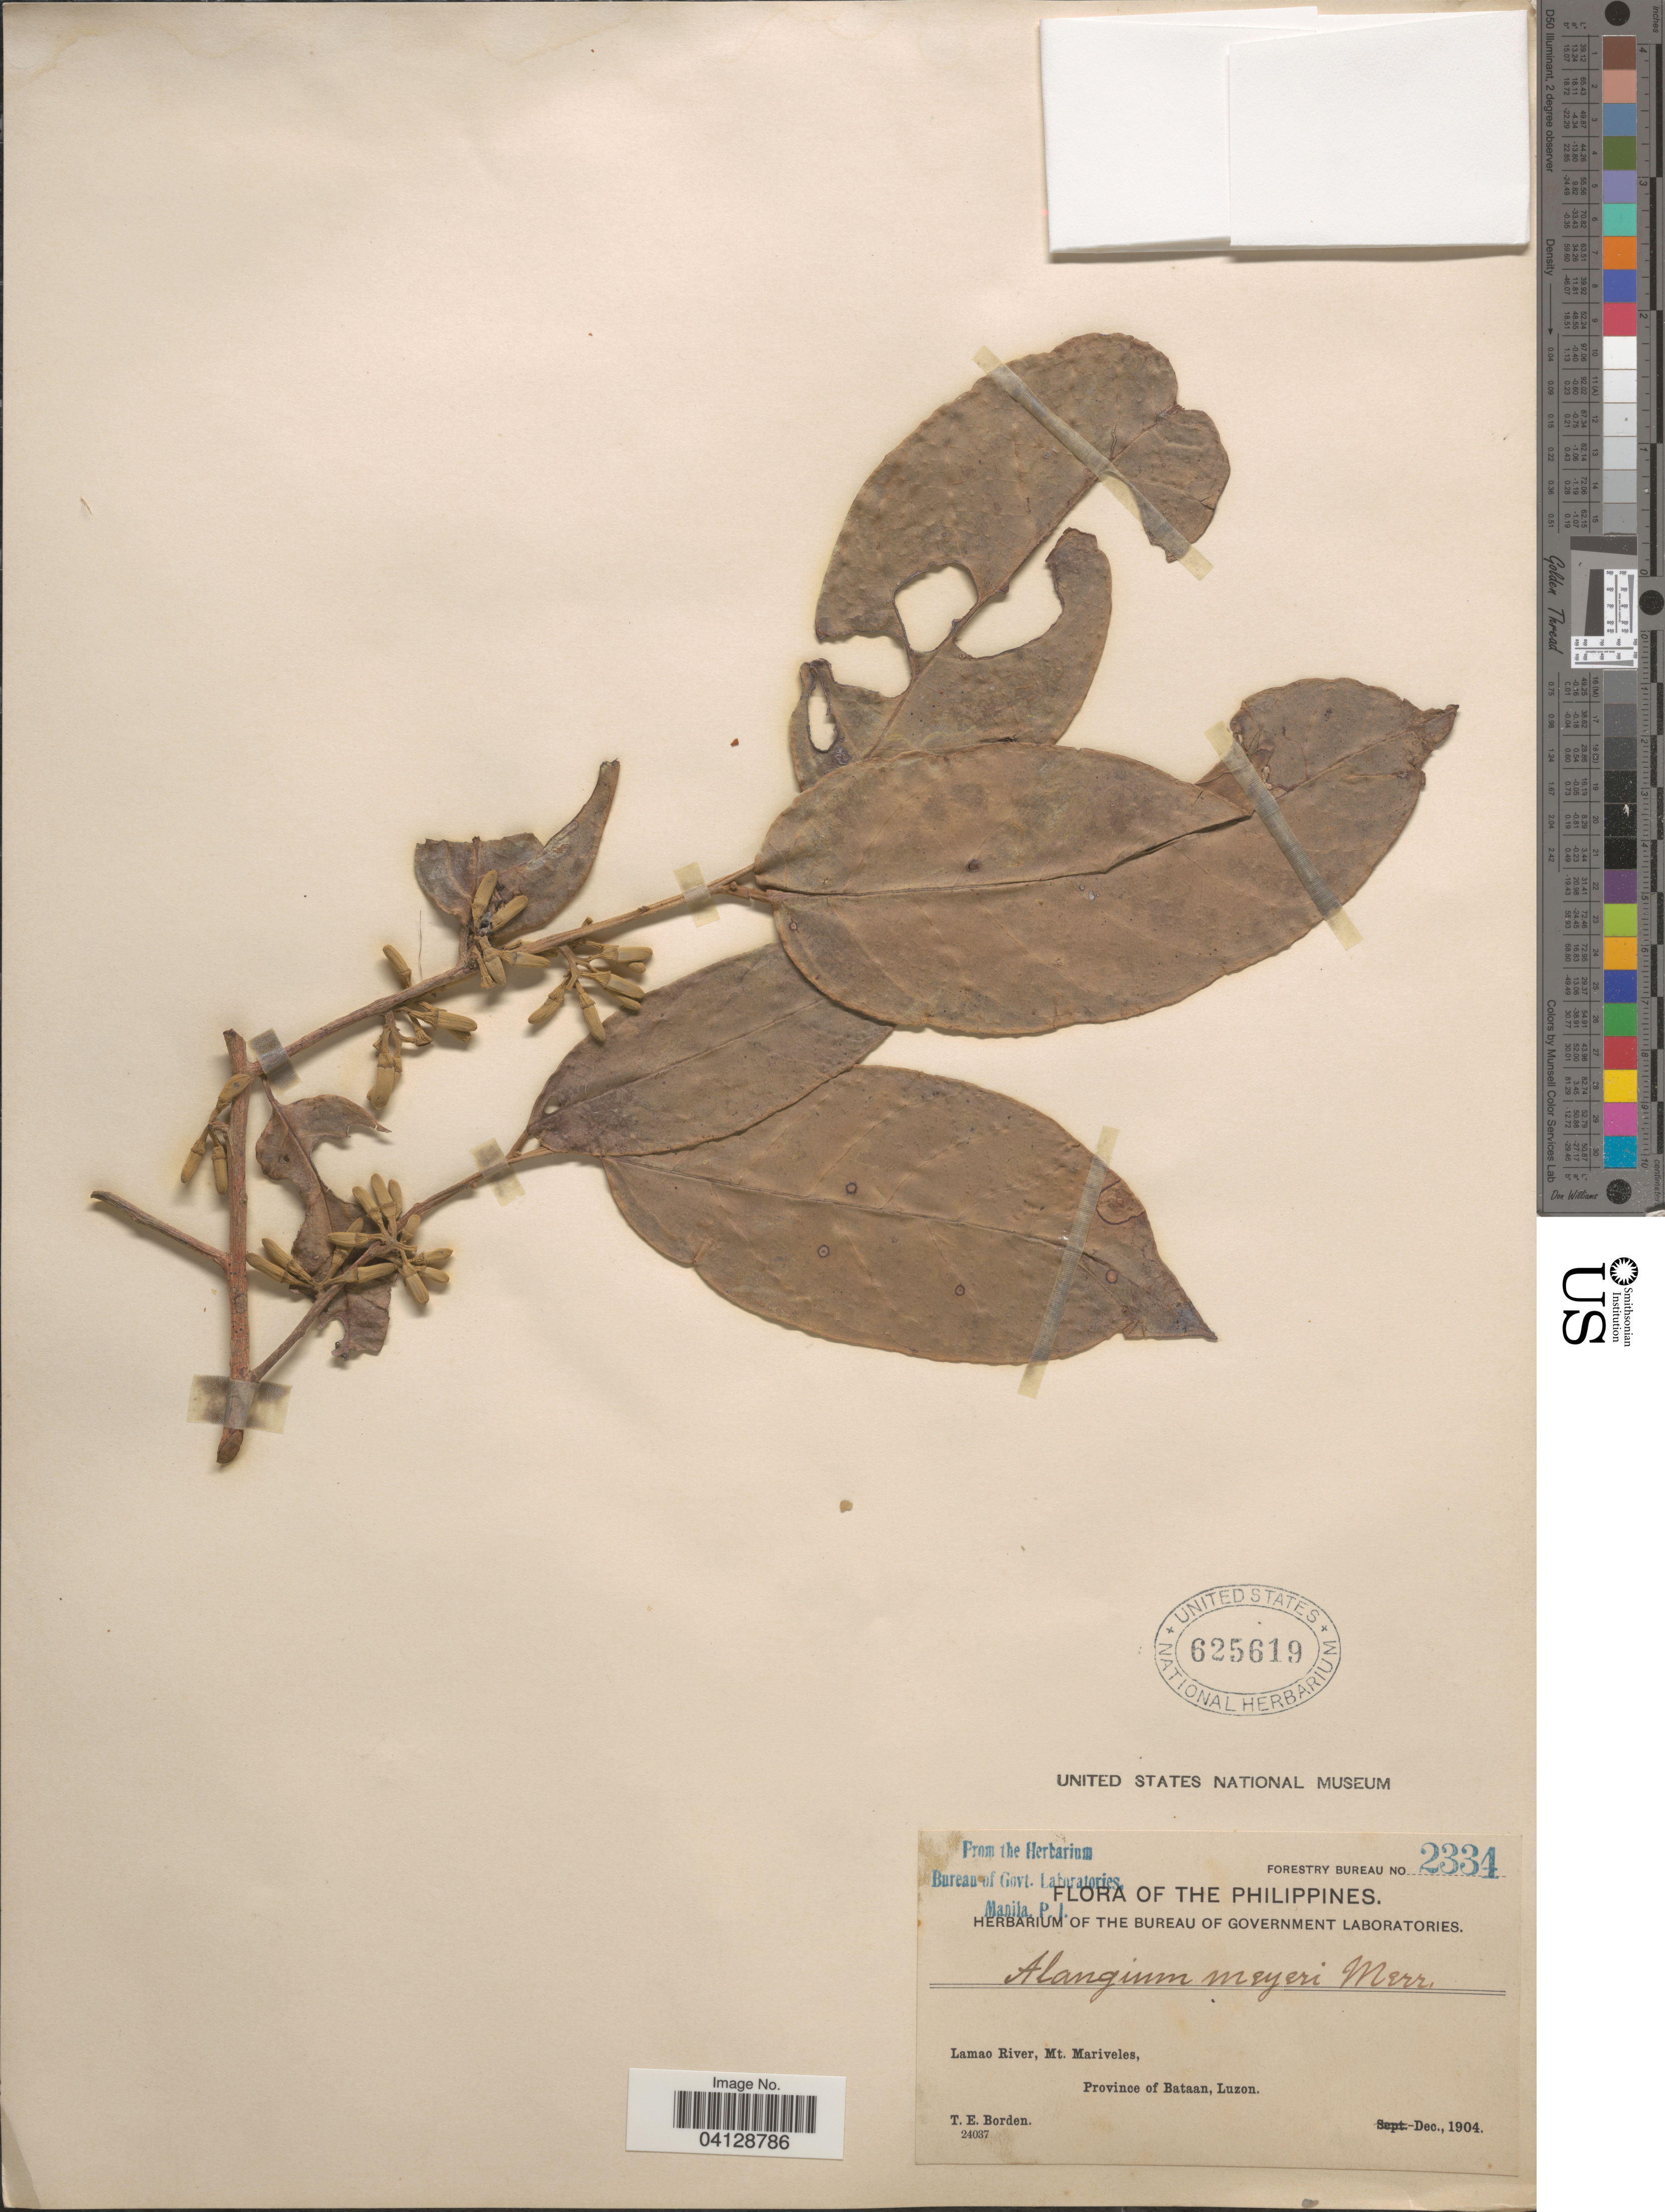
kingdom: Plantae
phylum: Tracheophyta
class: Magnoliopsida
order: Cornales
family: Cornaceae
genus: Alangium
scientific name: Alangium meyeri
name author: Merr.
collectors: T. E. Borden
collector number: Forestry Bureau 2334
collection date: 1904-12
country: Philippines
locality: Lamao River, Mt. Mariveles, Province of Bataan.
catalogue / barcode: US 625619